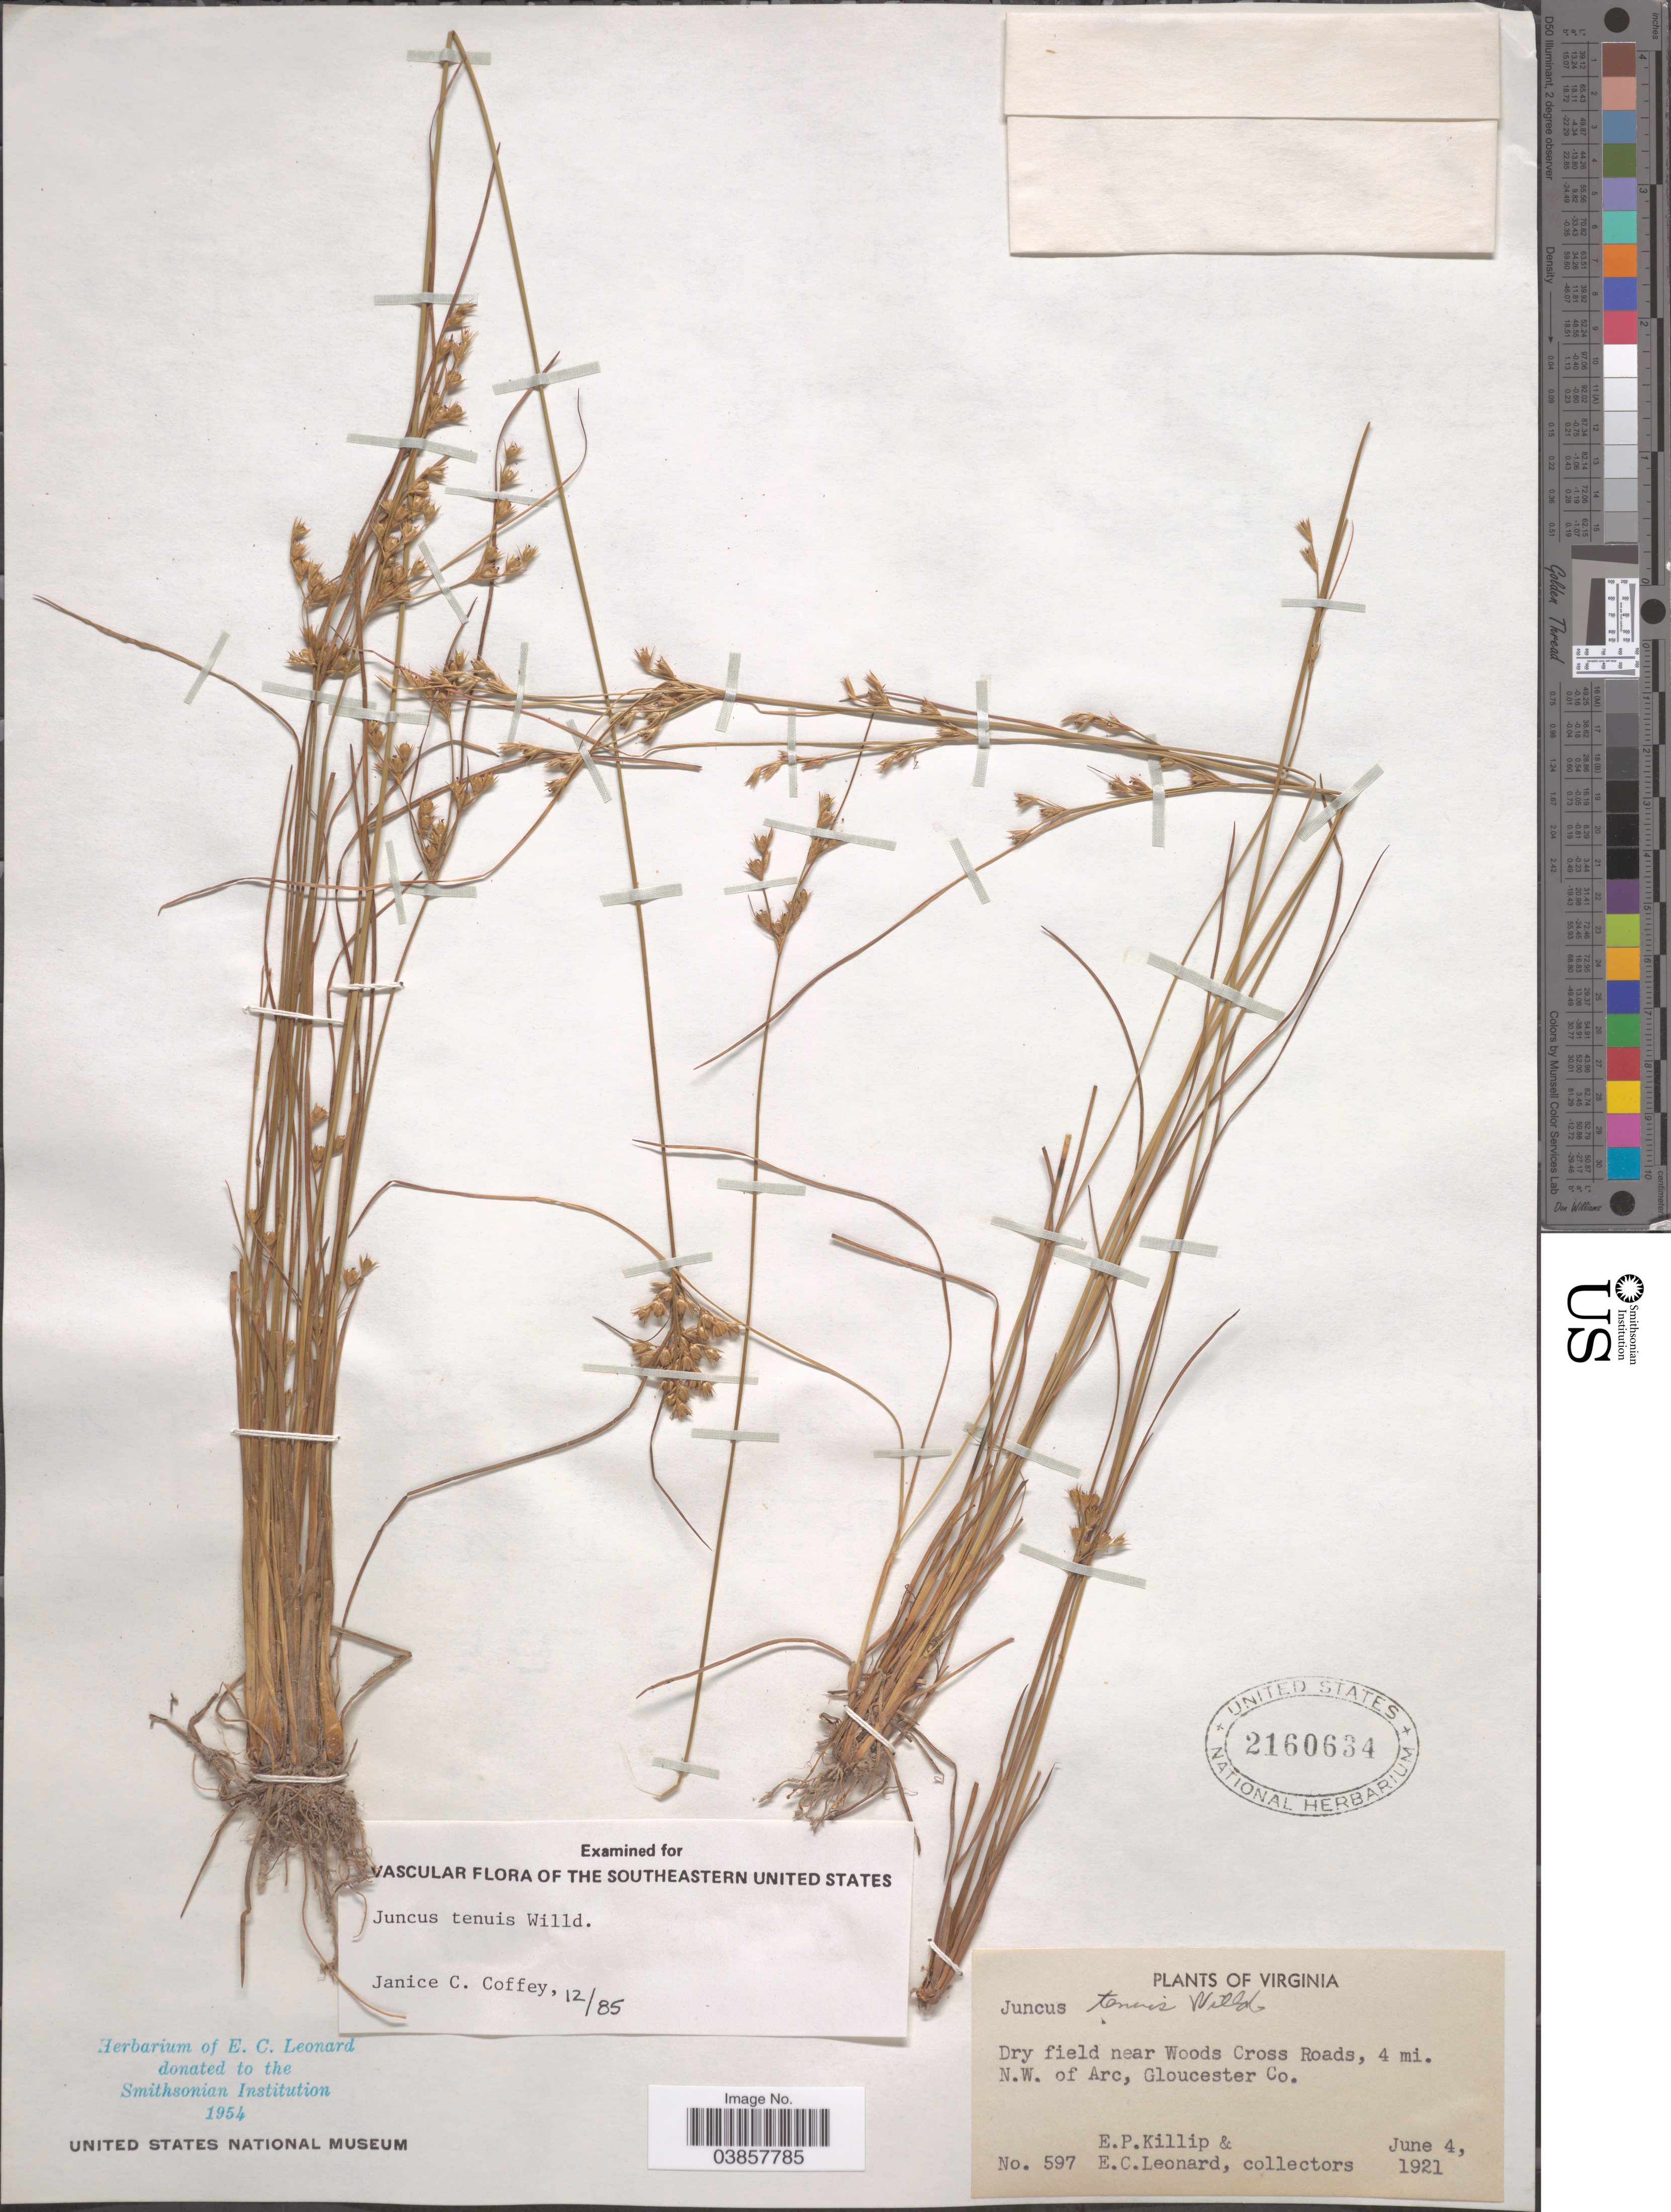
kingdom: Plantae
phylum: Tracheophyta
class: Liliopsida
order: Poales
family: Juncaceae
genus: Juncus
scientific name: Juncus tenuis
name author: Willd.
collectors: E. P. Killip & E. C. Leonard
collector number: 597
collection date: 1921-06-04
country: United States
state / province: Virginia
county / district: Gloucester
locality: Dry field near Woods Cross Roads, 4 mi. N.W. of Arc.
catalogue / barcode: US 2160634